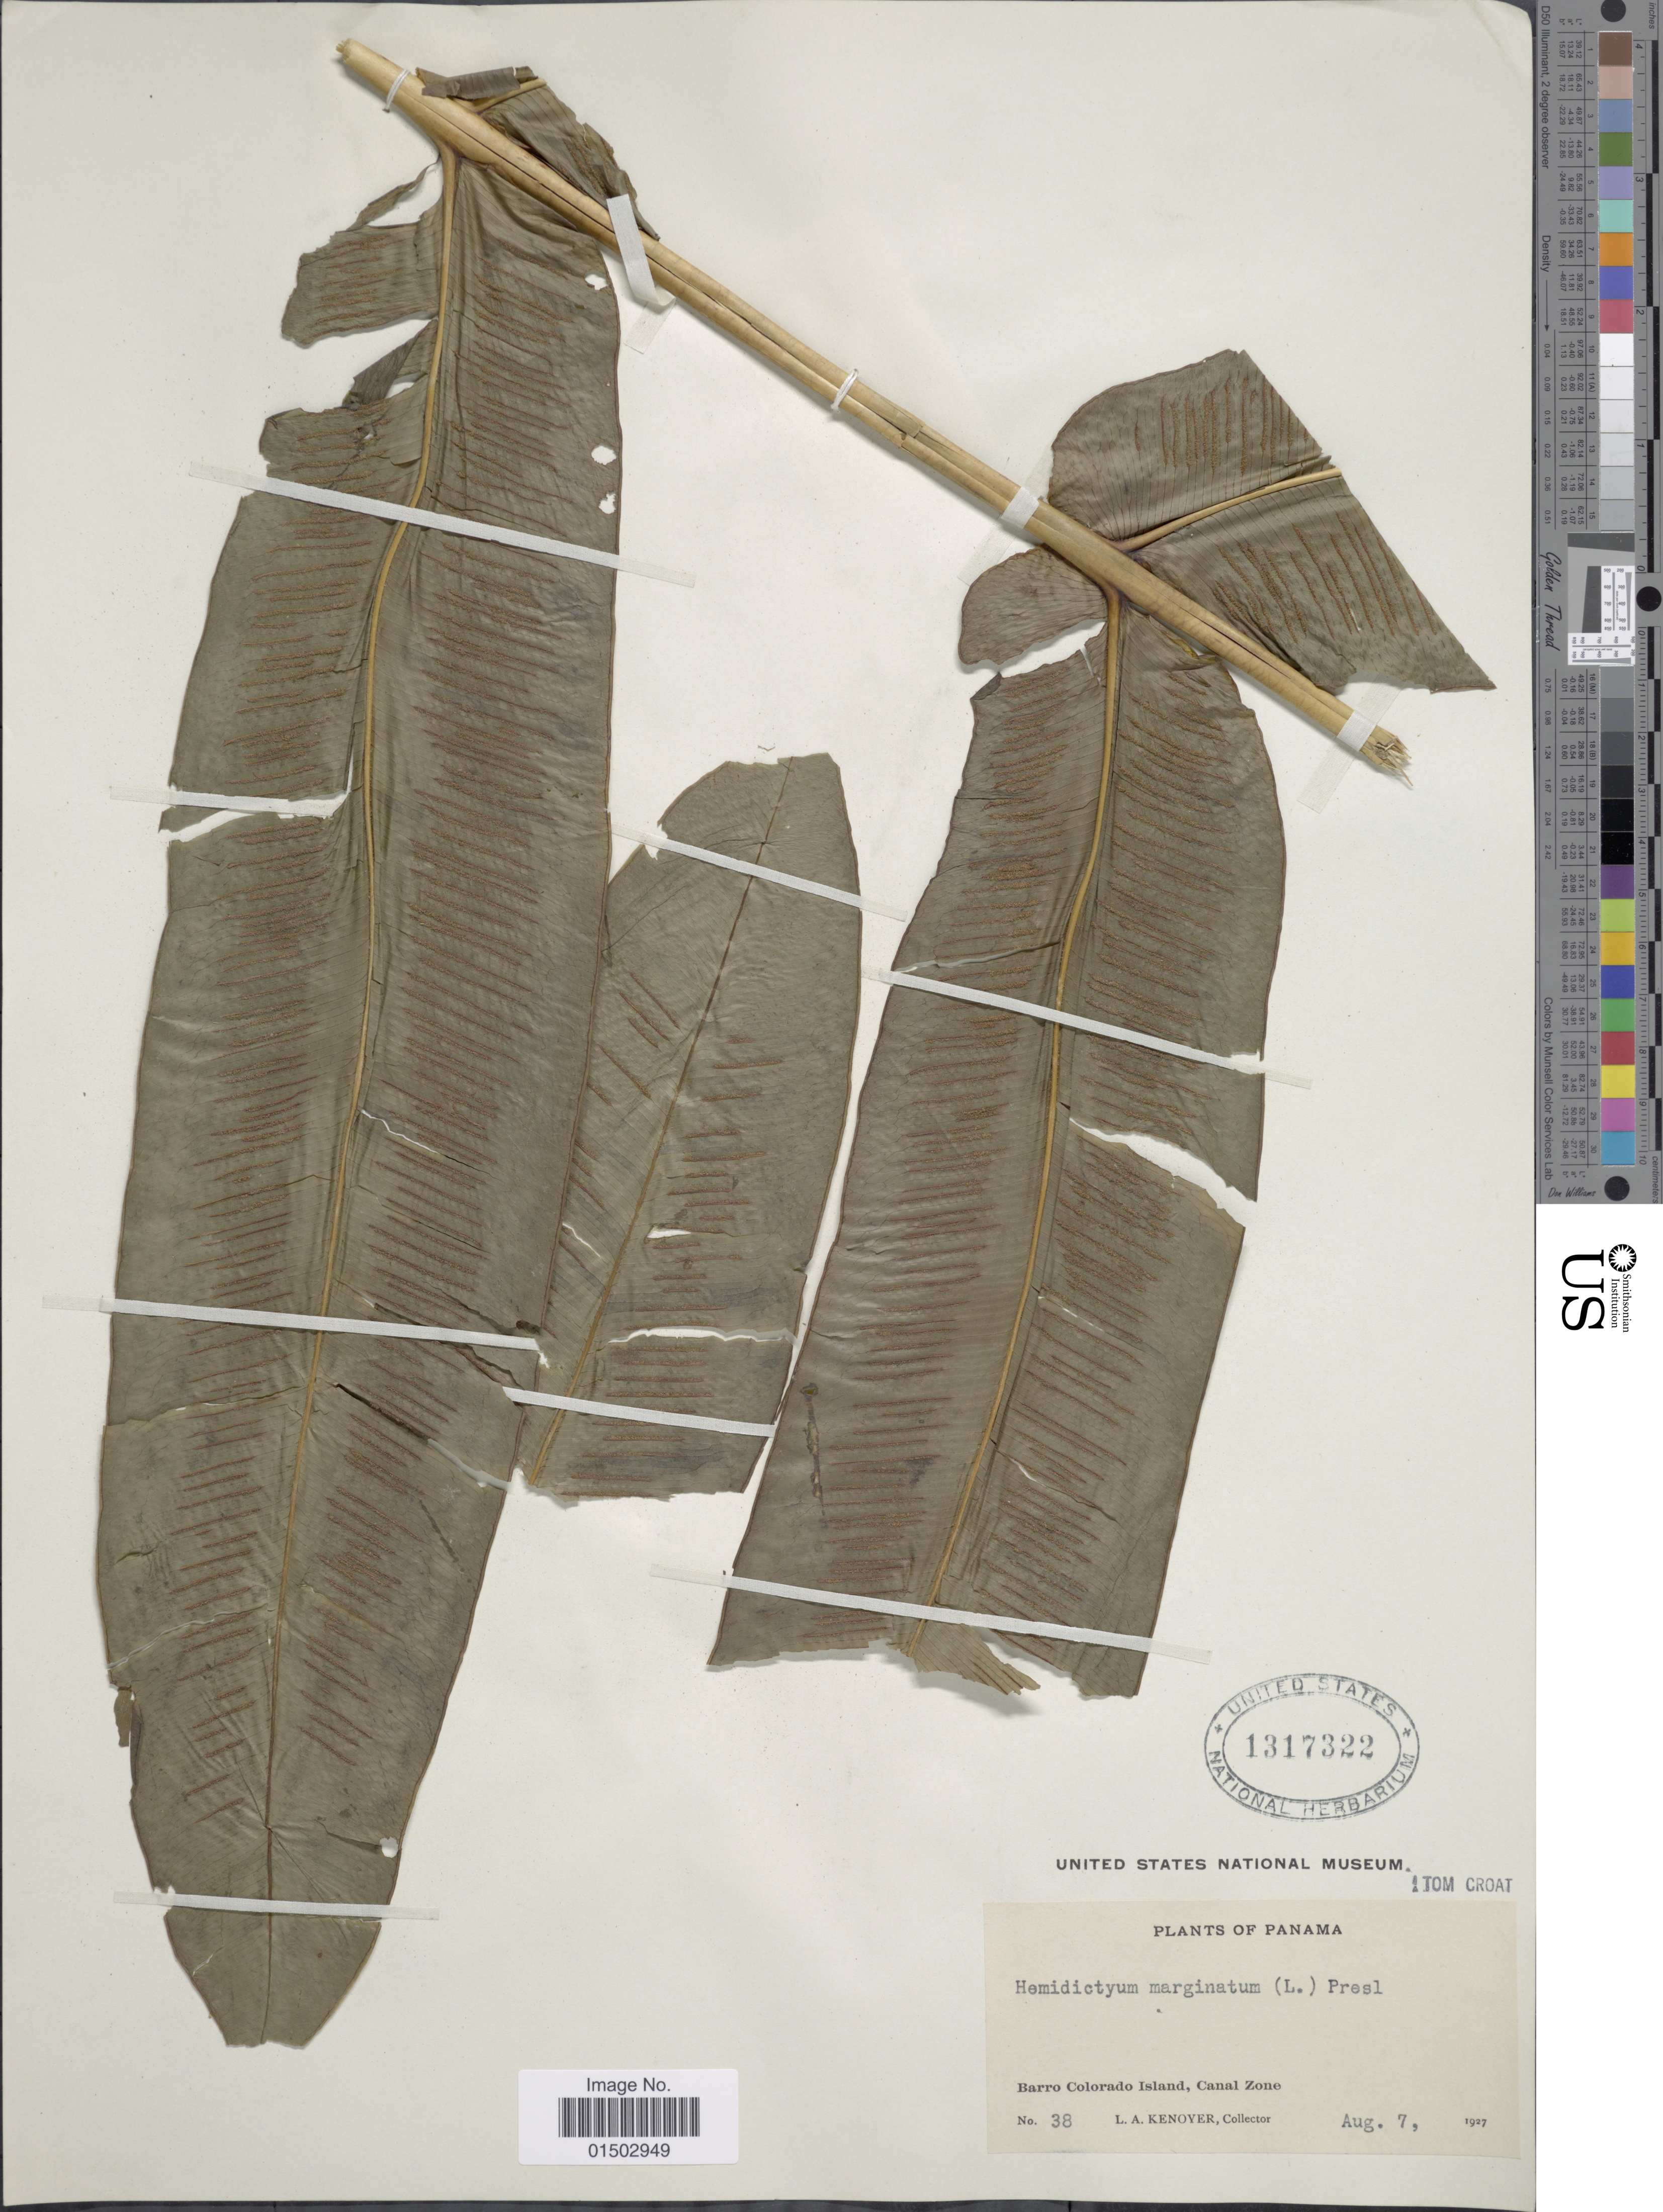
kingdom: Plantae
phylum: Tracheophyta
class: Polypodiopsida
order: Polypodiales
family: Hemidictyaceae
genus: Hemidictyum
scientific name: Hemidictyum marginatum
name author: (L.) C. Presl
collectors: L. Kenover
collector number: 38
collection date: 1927-08-07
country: Panama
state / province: Colón / Panamá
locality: Batto Colorado Island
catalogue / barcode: US 1317322